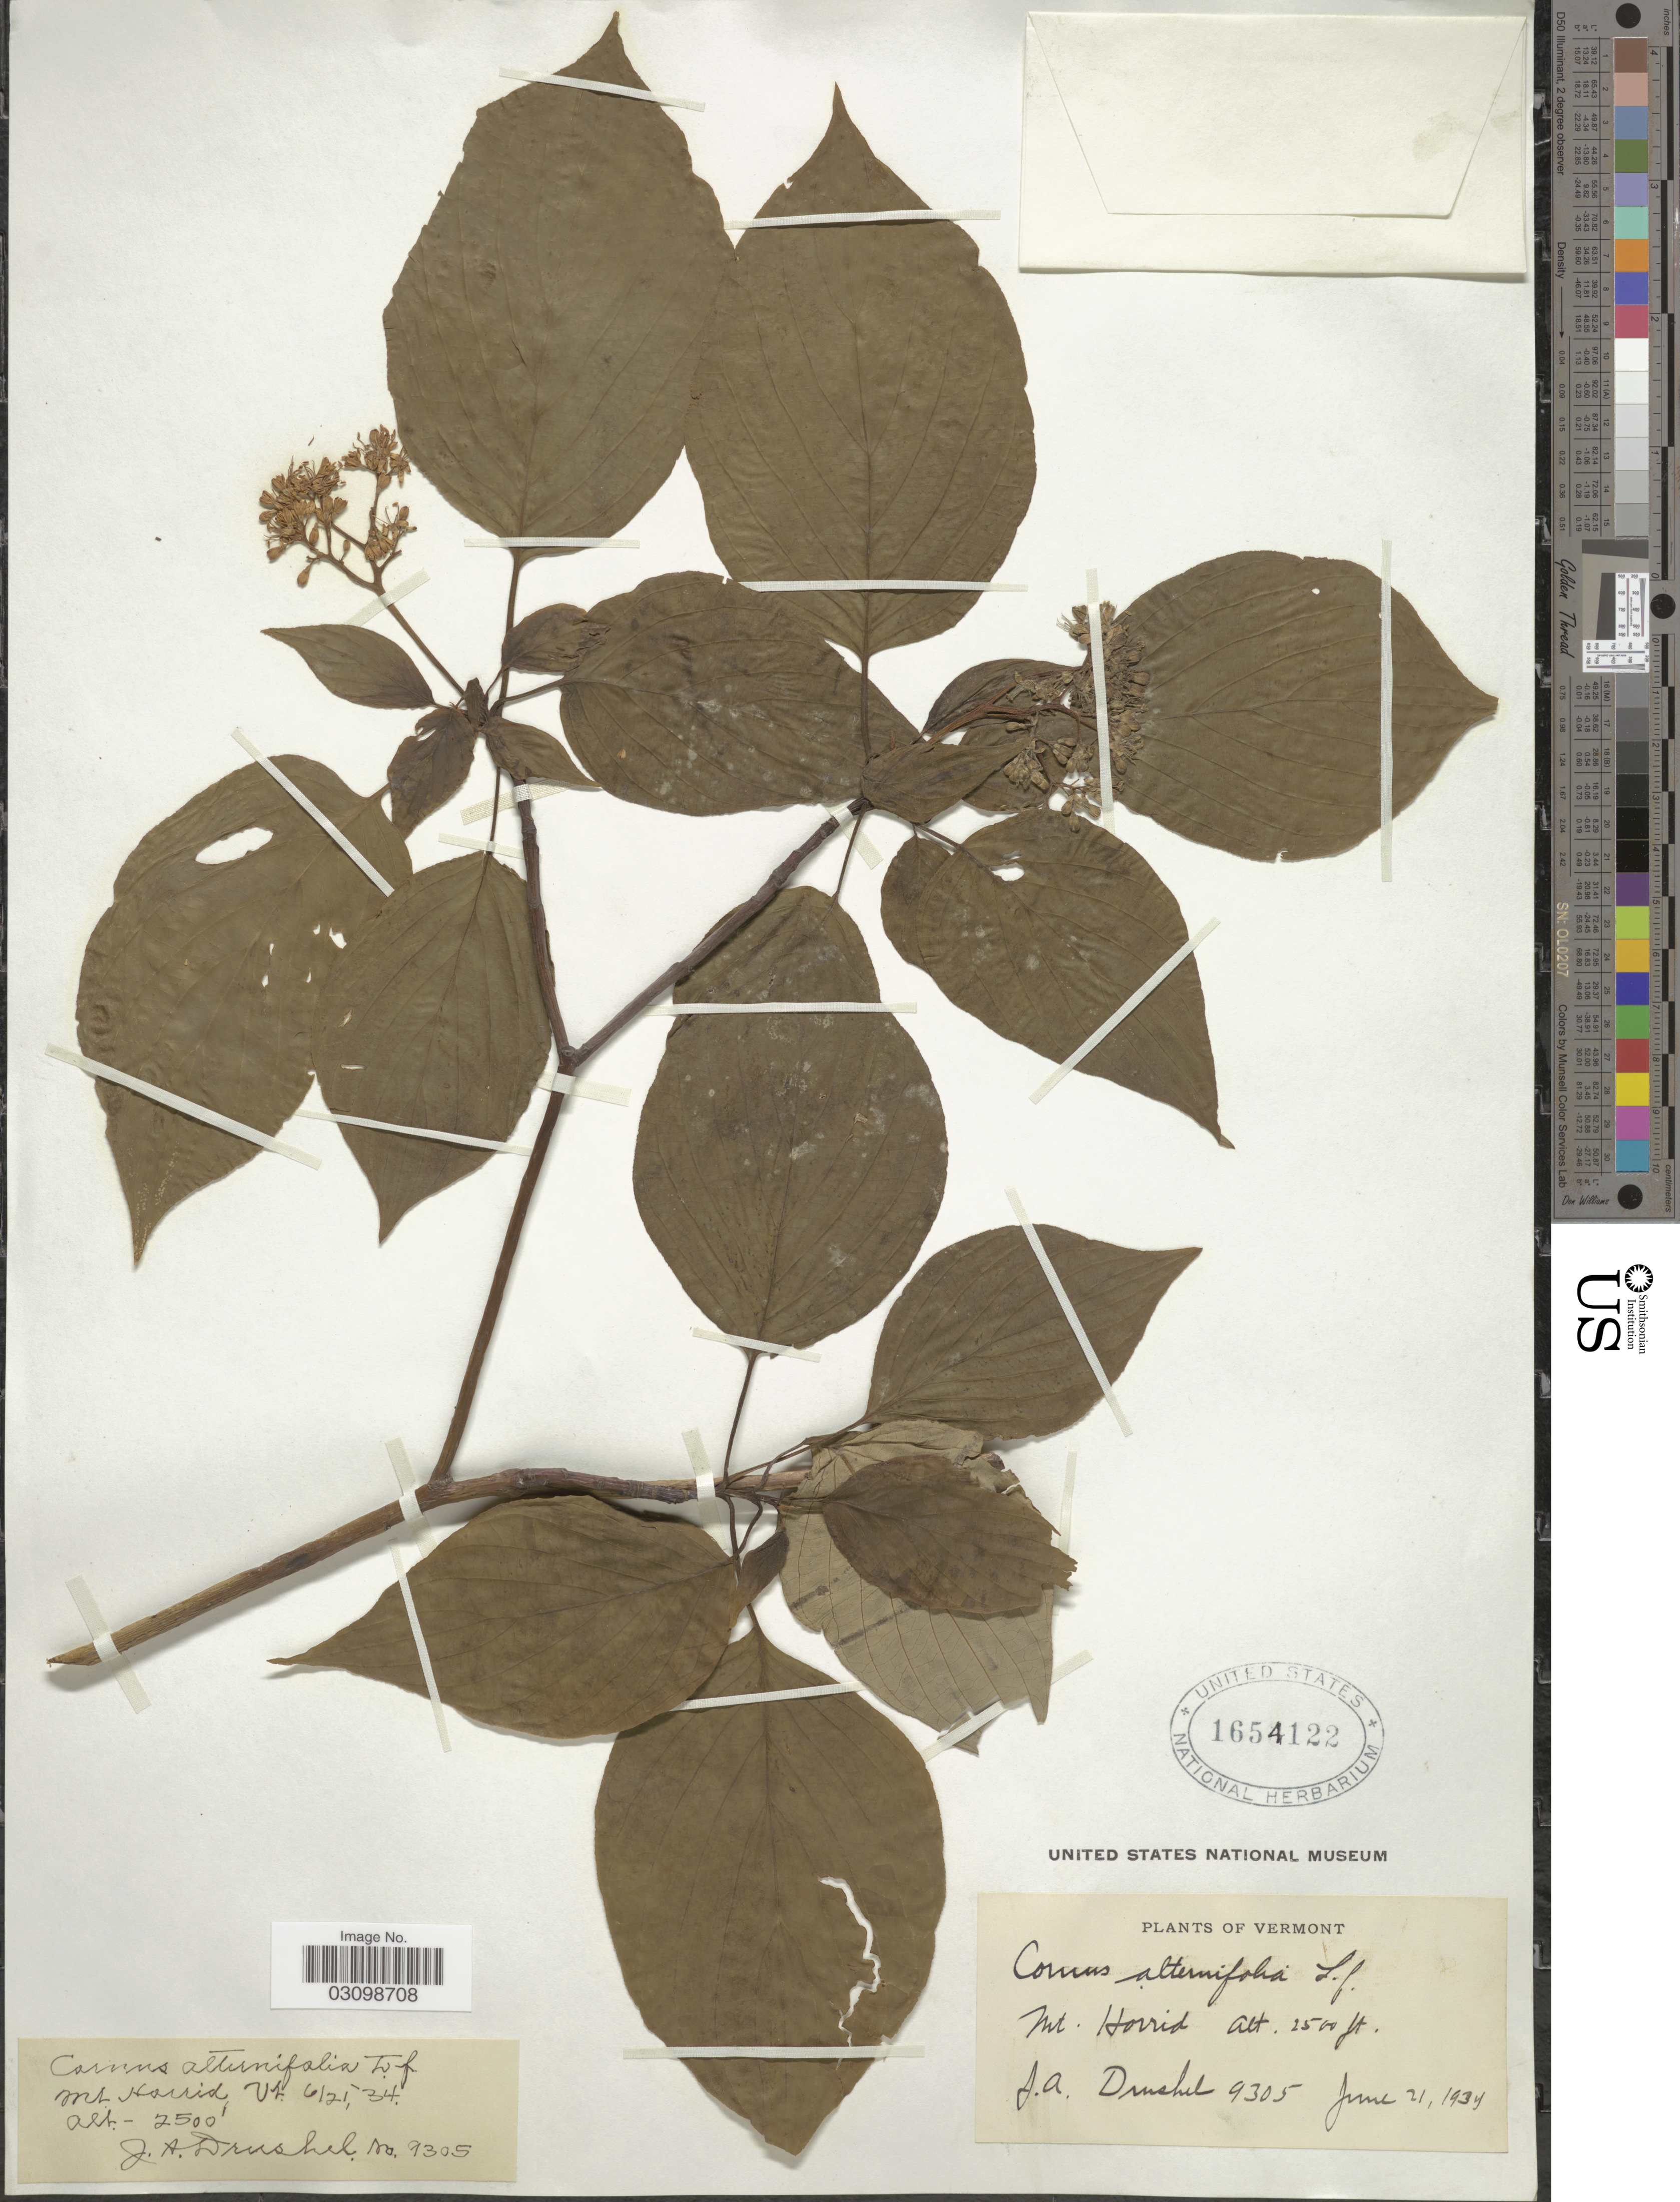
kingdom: Plantae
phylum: Tracheophyta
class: Magnoliopsida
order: Cornales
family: Cornaceae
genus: Cornus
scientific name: Cornus alternifolia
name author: L.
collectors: J. A. Drushel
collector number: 9305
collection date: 1934-06-21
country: United States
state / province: Vermont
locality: Mt. Horrid.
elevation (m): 762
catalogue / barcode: US 1654122